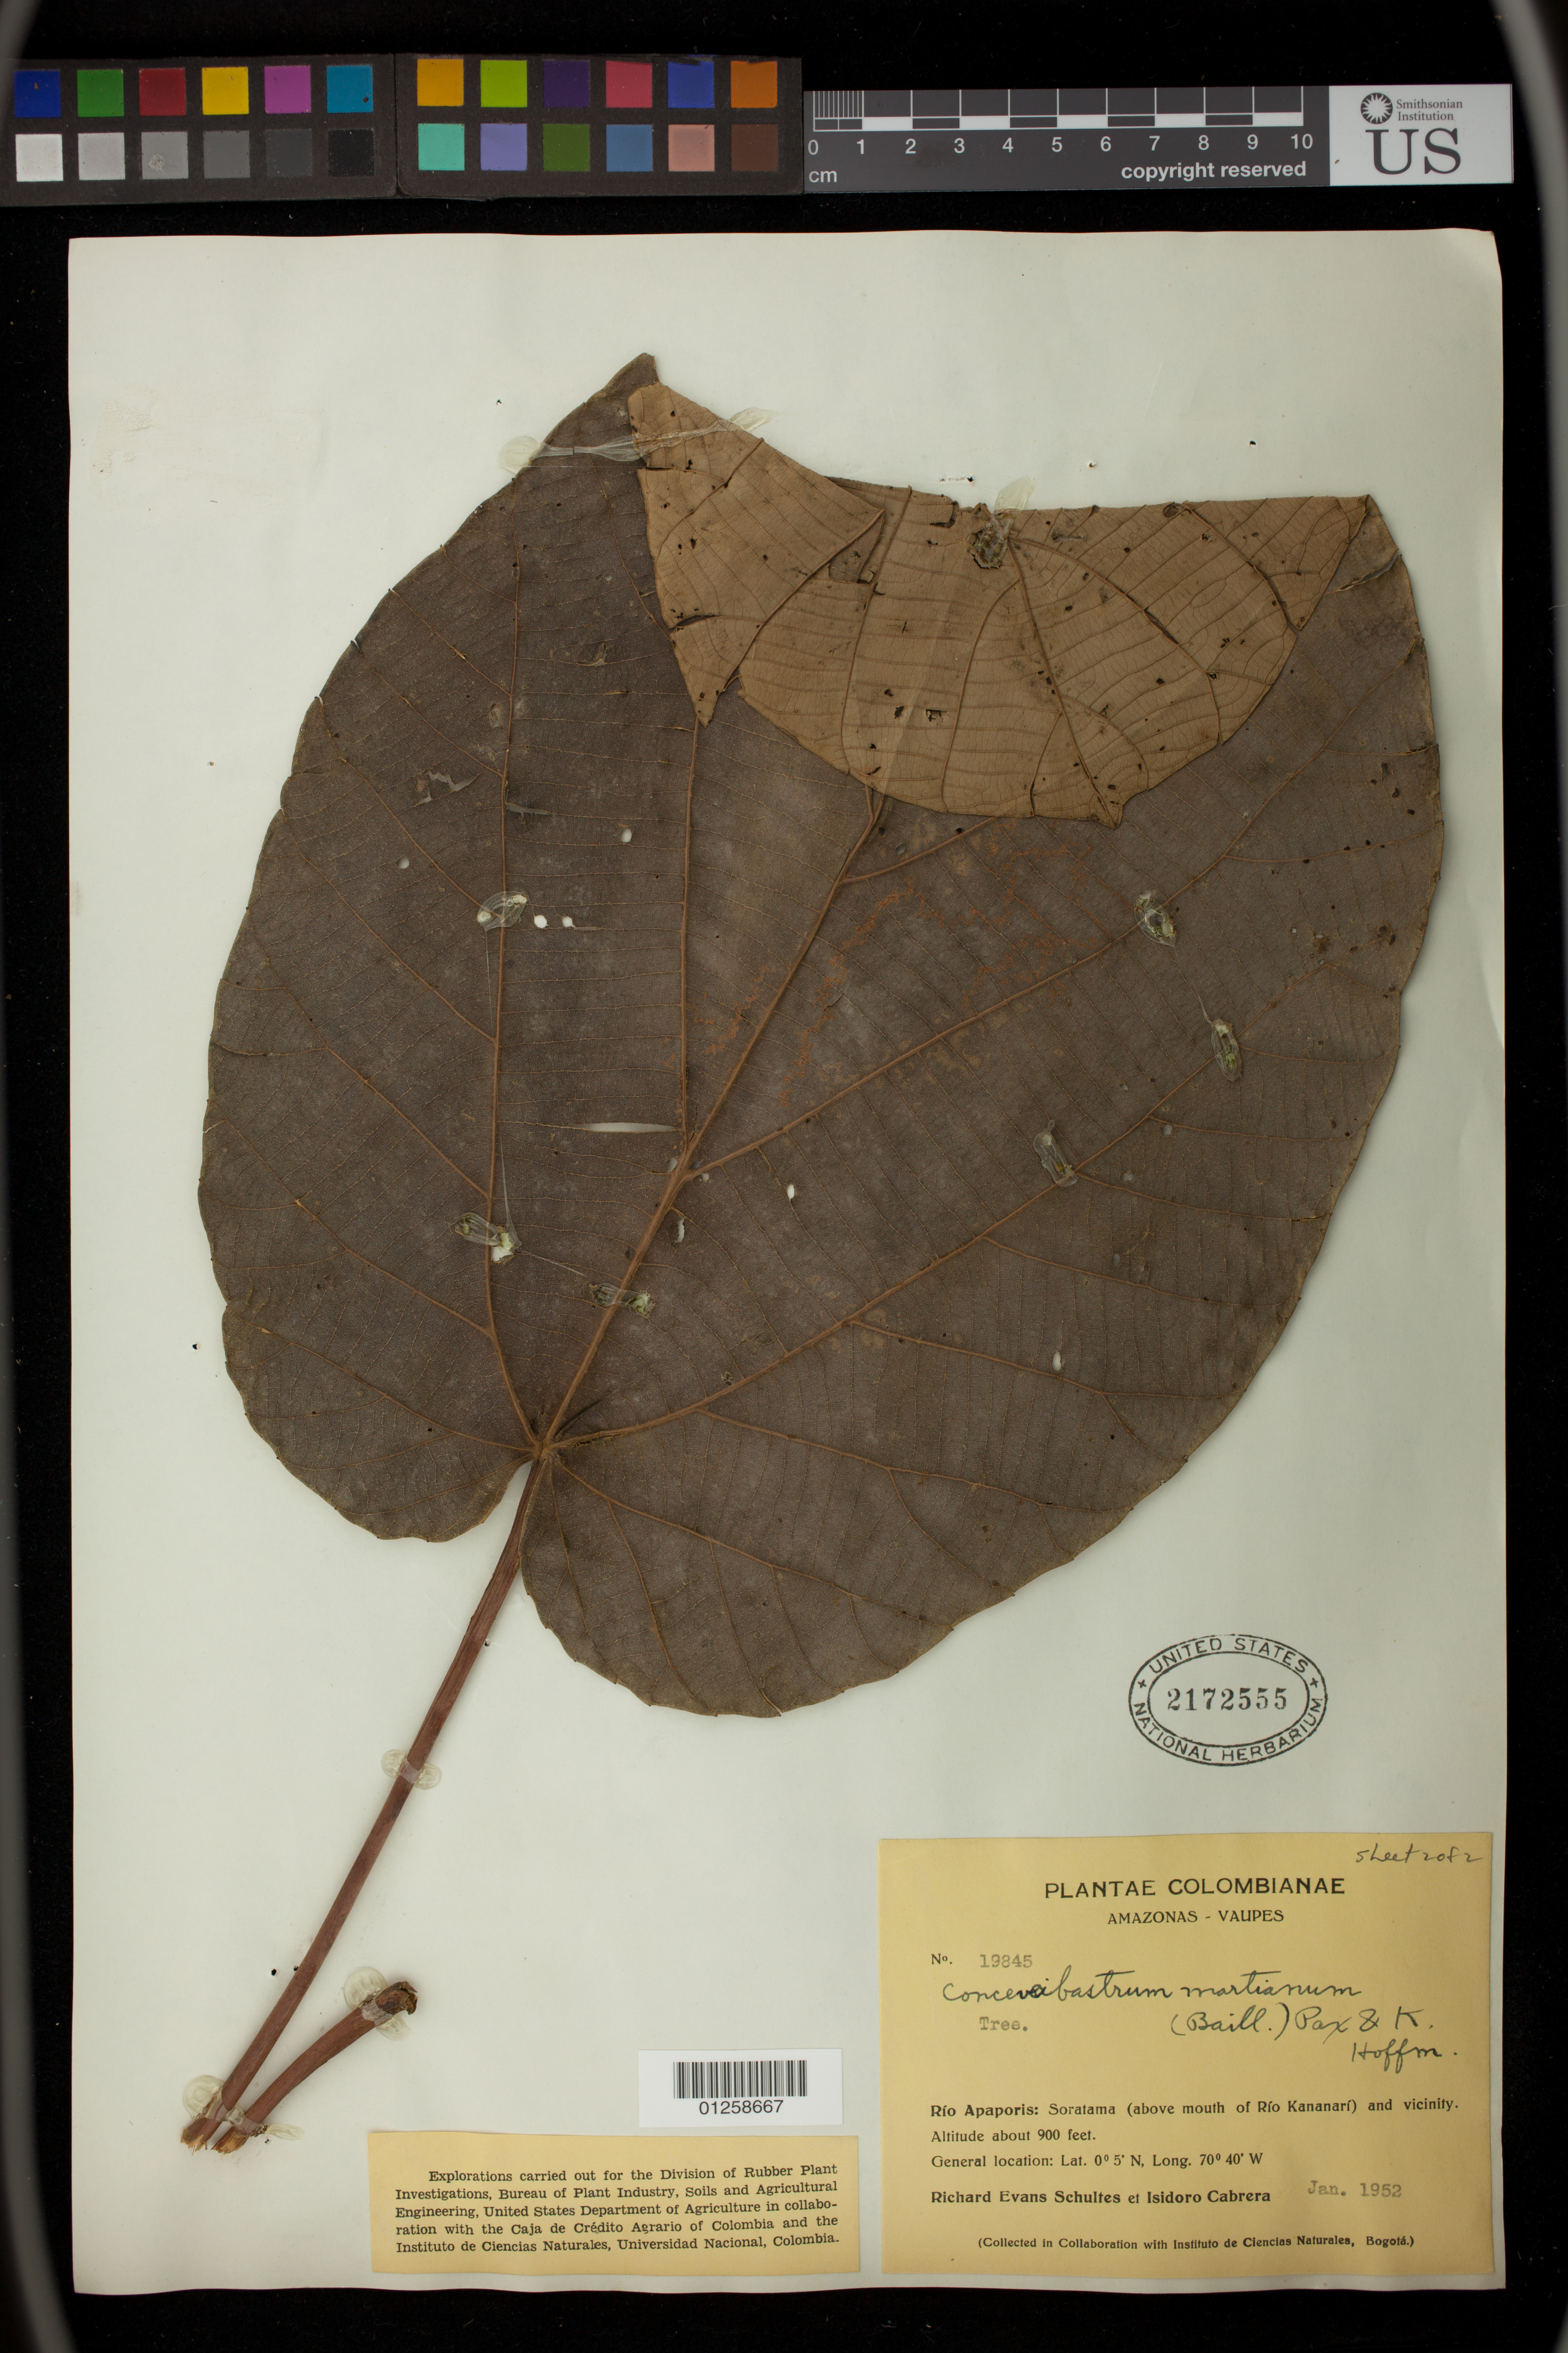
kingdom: Plantae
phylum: Tracheophyta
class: Magnoliopsida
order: Malpighiales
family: Euphorbiaceae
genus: Conceveiba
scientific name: Conceveiba martiana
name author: Baill.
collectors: R. E. Schultes & I. Cabrera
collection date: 1952-01-01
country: Colombia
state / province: Vaupes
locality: Rio Apaporis: Soratama (above mouth of Río Kananarí) and vicinity.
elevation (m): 274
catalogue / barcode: US 2172555